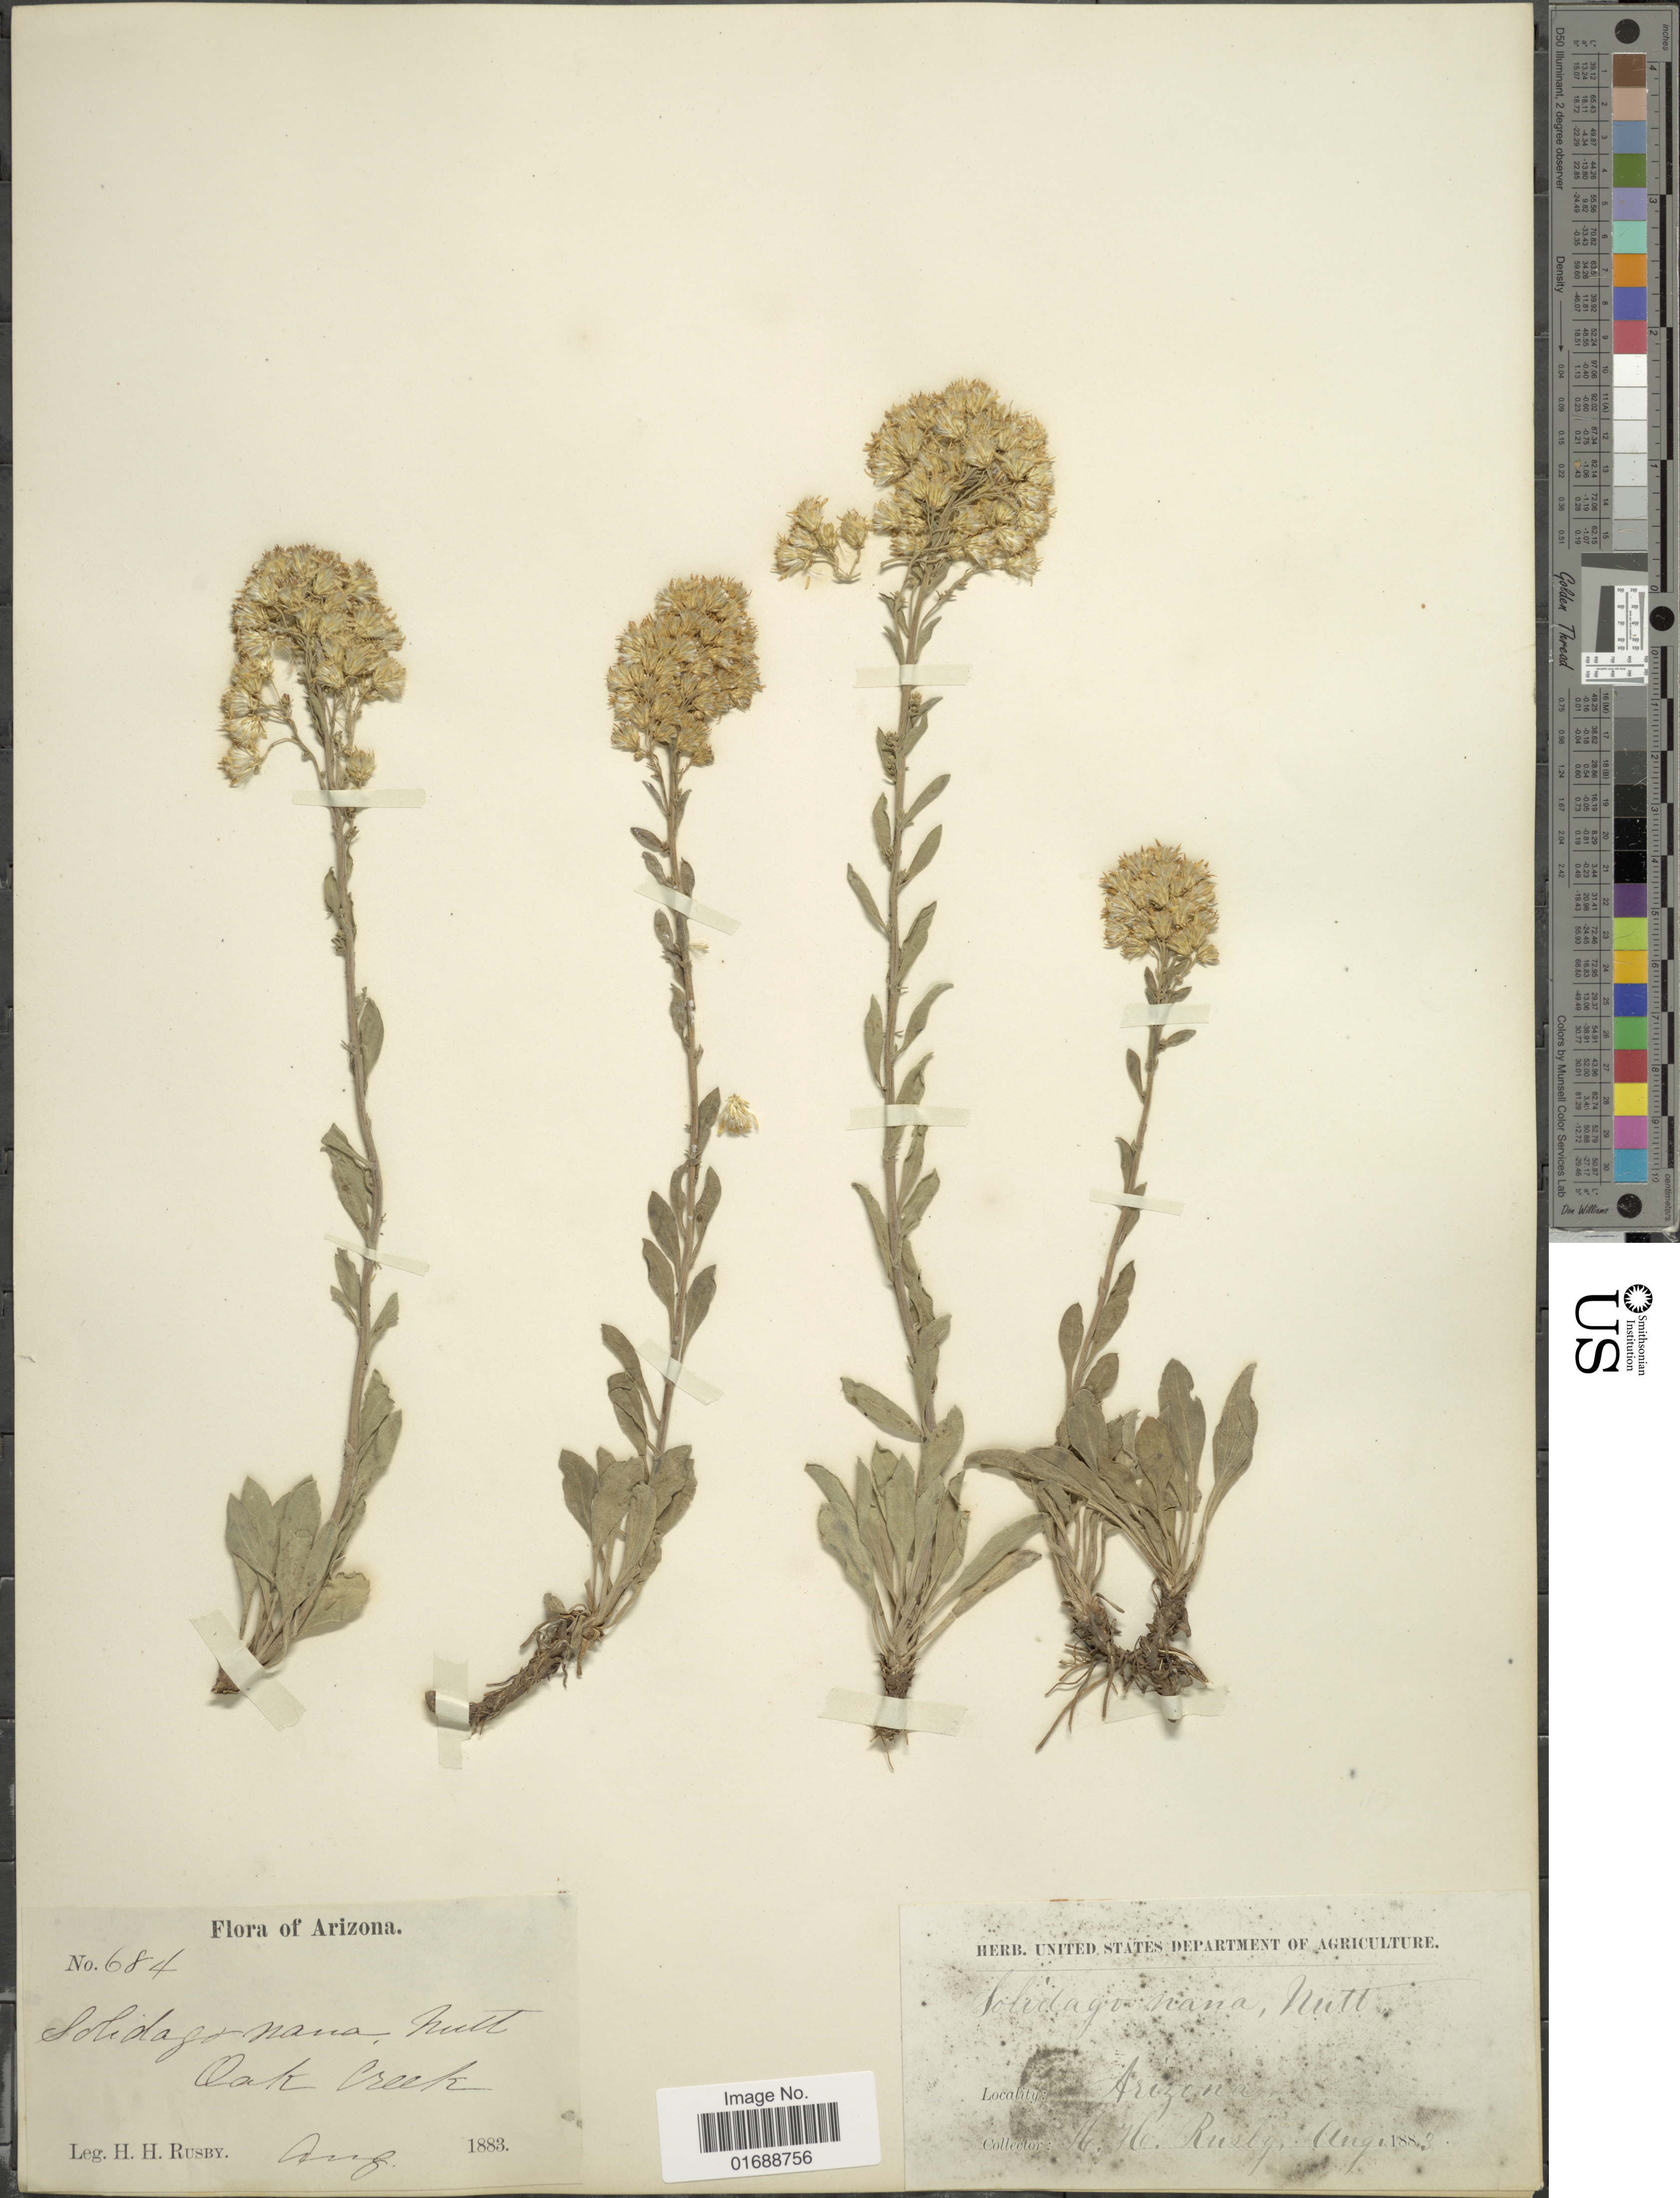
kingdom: Plantae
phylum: Tracheophyta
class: Magnoliopsida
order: Asterales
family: Asteraceae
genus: Solidago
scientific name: Solidago nana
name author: Nutt.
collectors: H. H. Rusby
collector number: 684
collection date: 1883-08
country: United States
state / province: Arizona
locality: Oak Creek